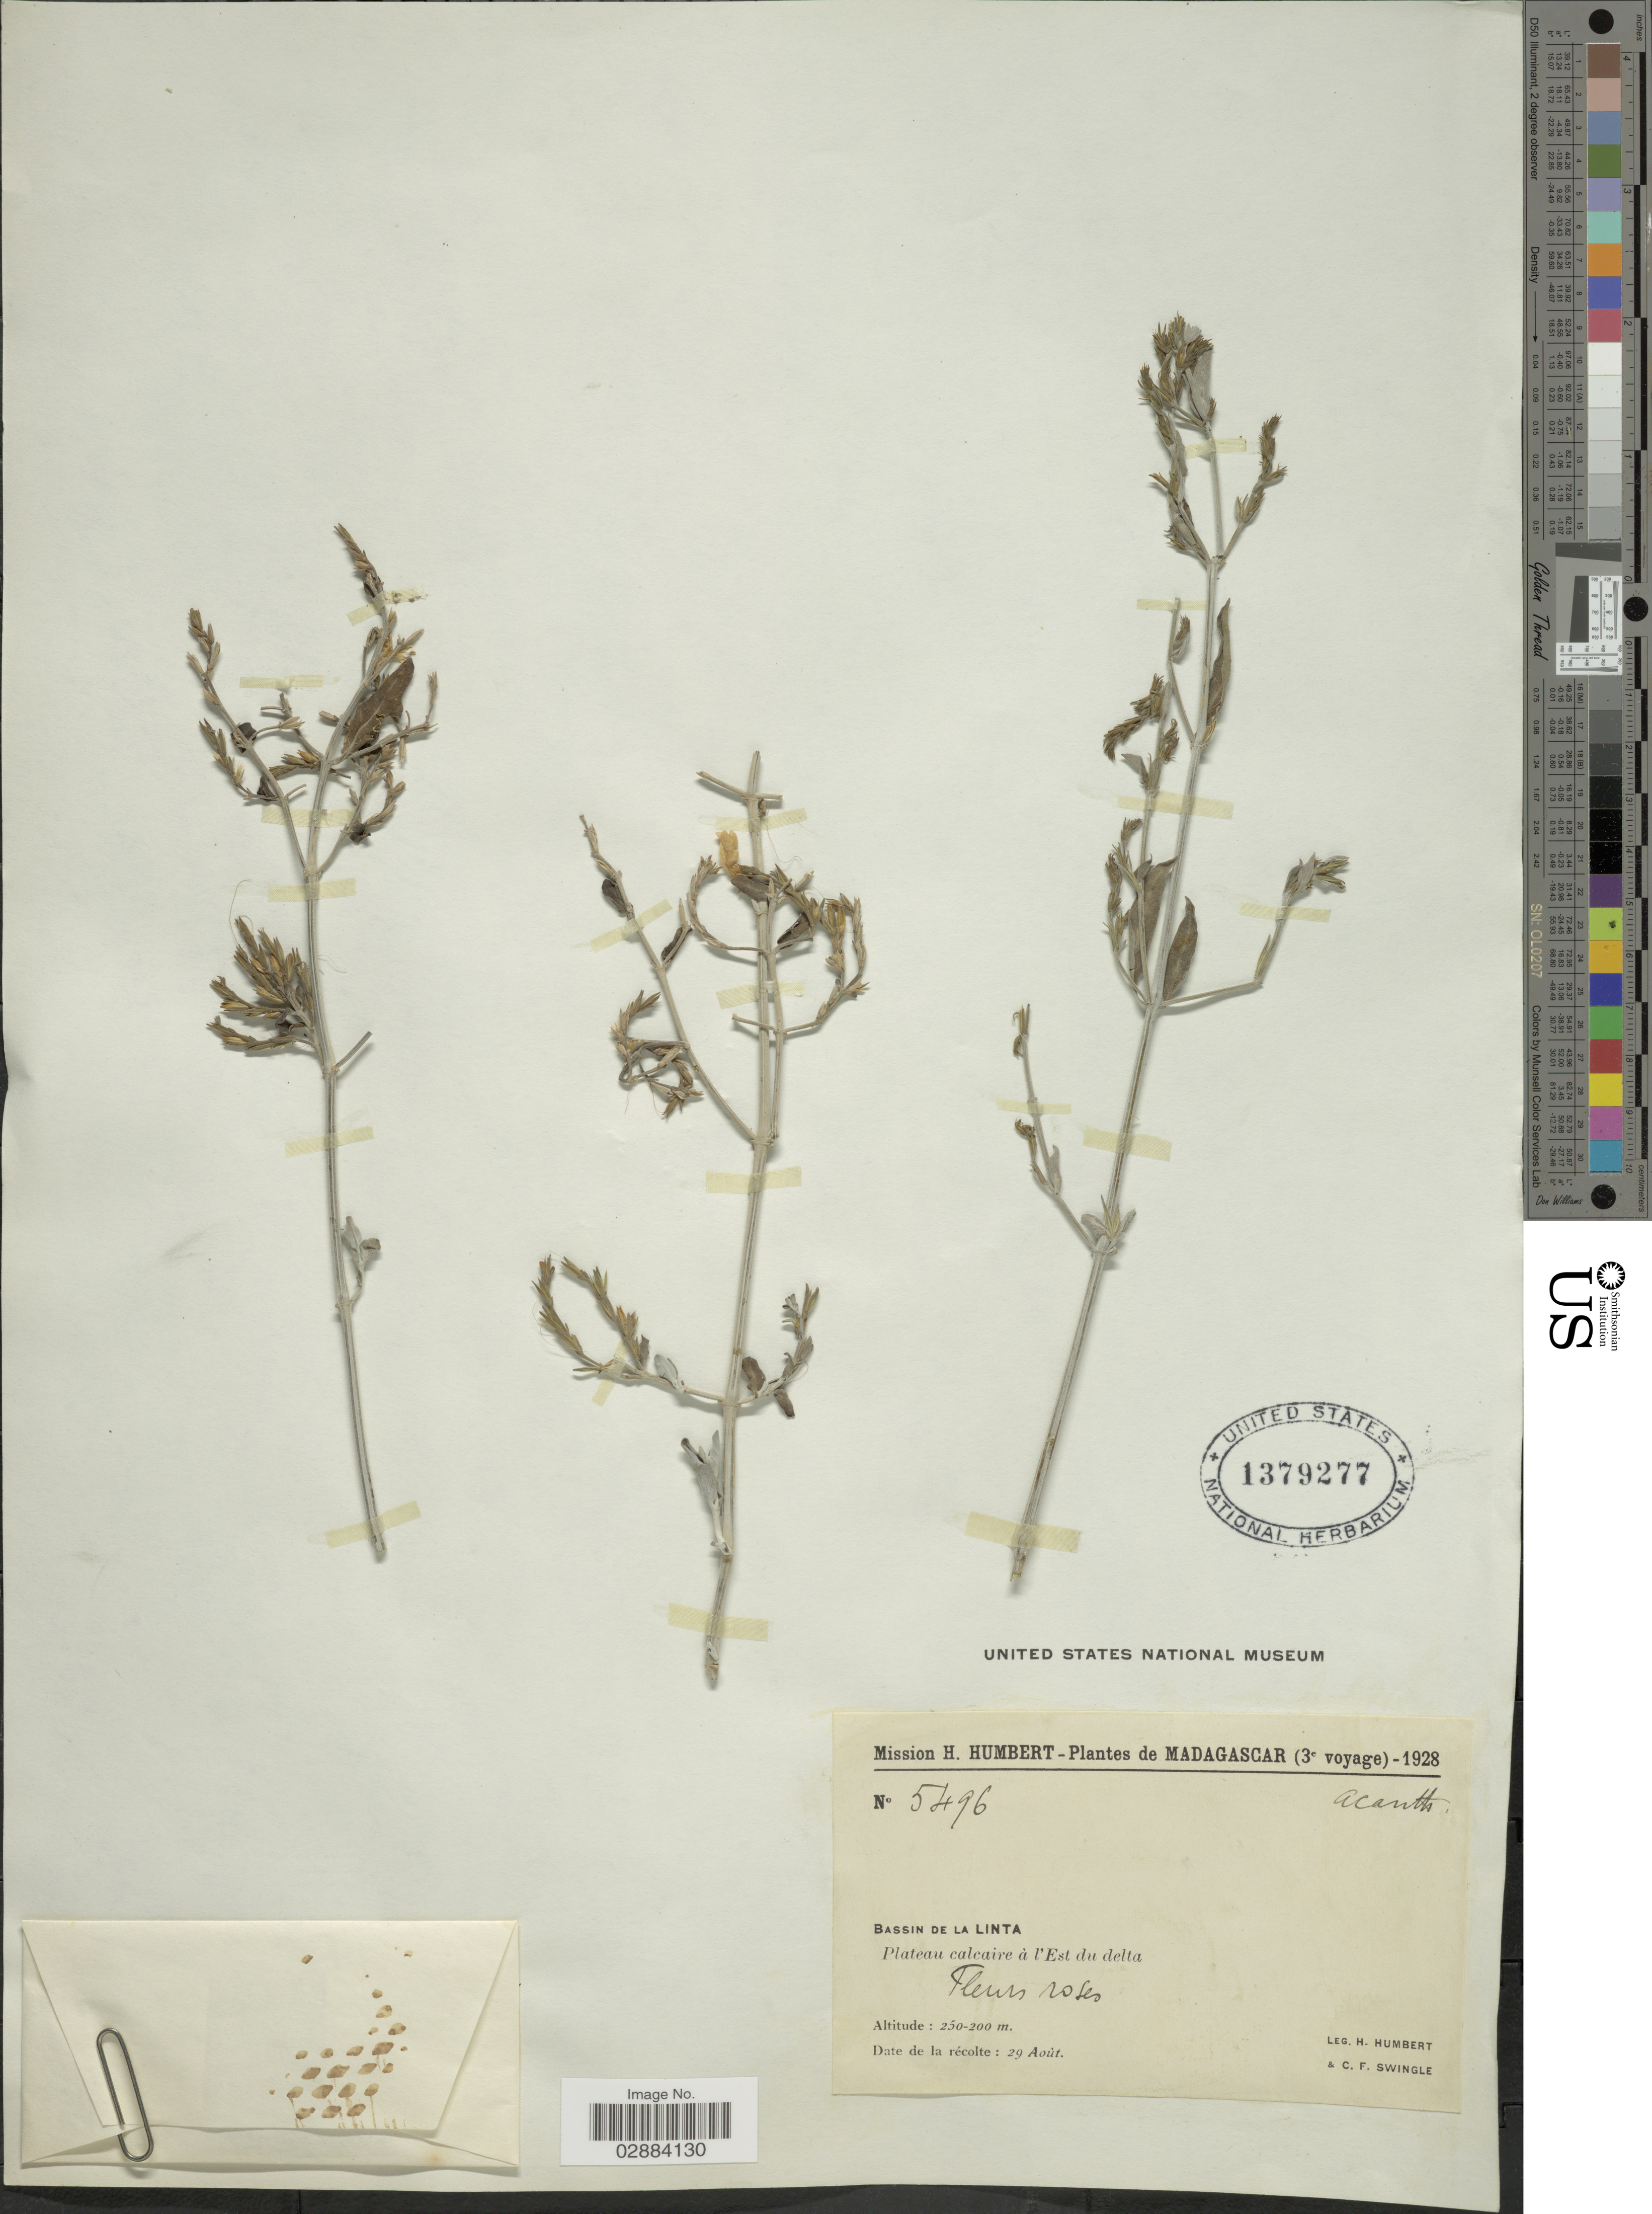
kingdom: Plantae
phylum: Tracheophyta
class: Magnoliopsida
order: Lamiales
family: Acanthaceae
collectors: H. Humbert & C. Swingle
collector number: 5496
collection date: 1928-08-29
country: Madagascar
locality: Bassin de La Linta. Plateau calcaire à l'Est du delta.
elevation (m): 200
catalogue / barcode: US 1379277